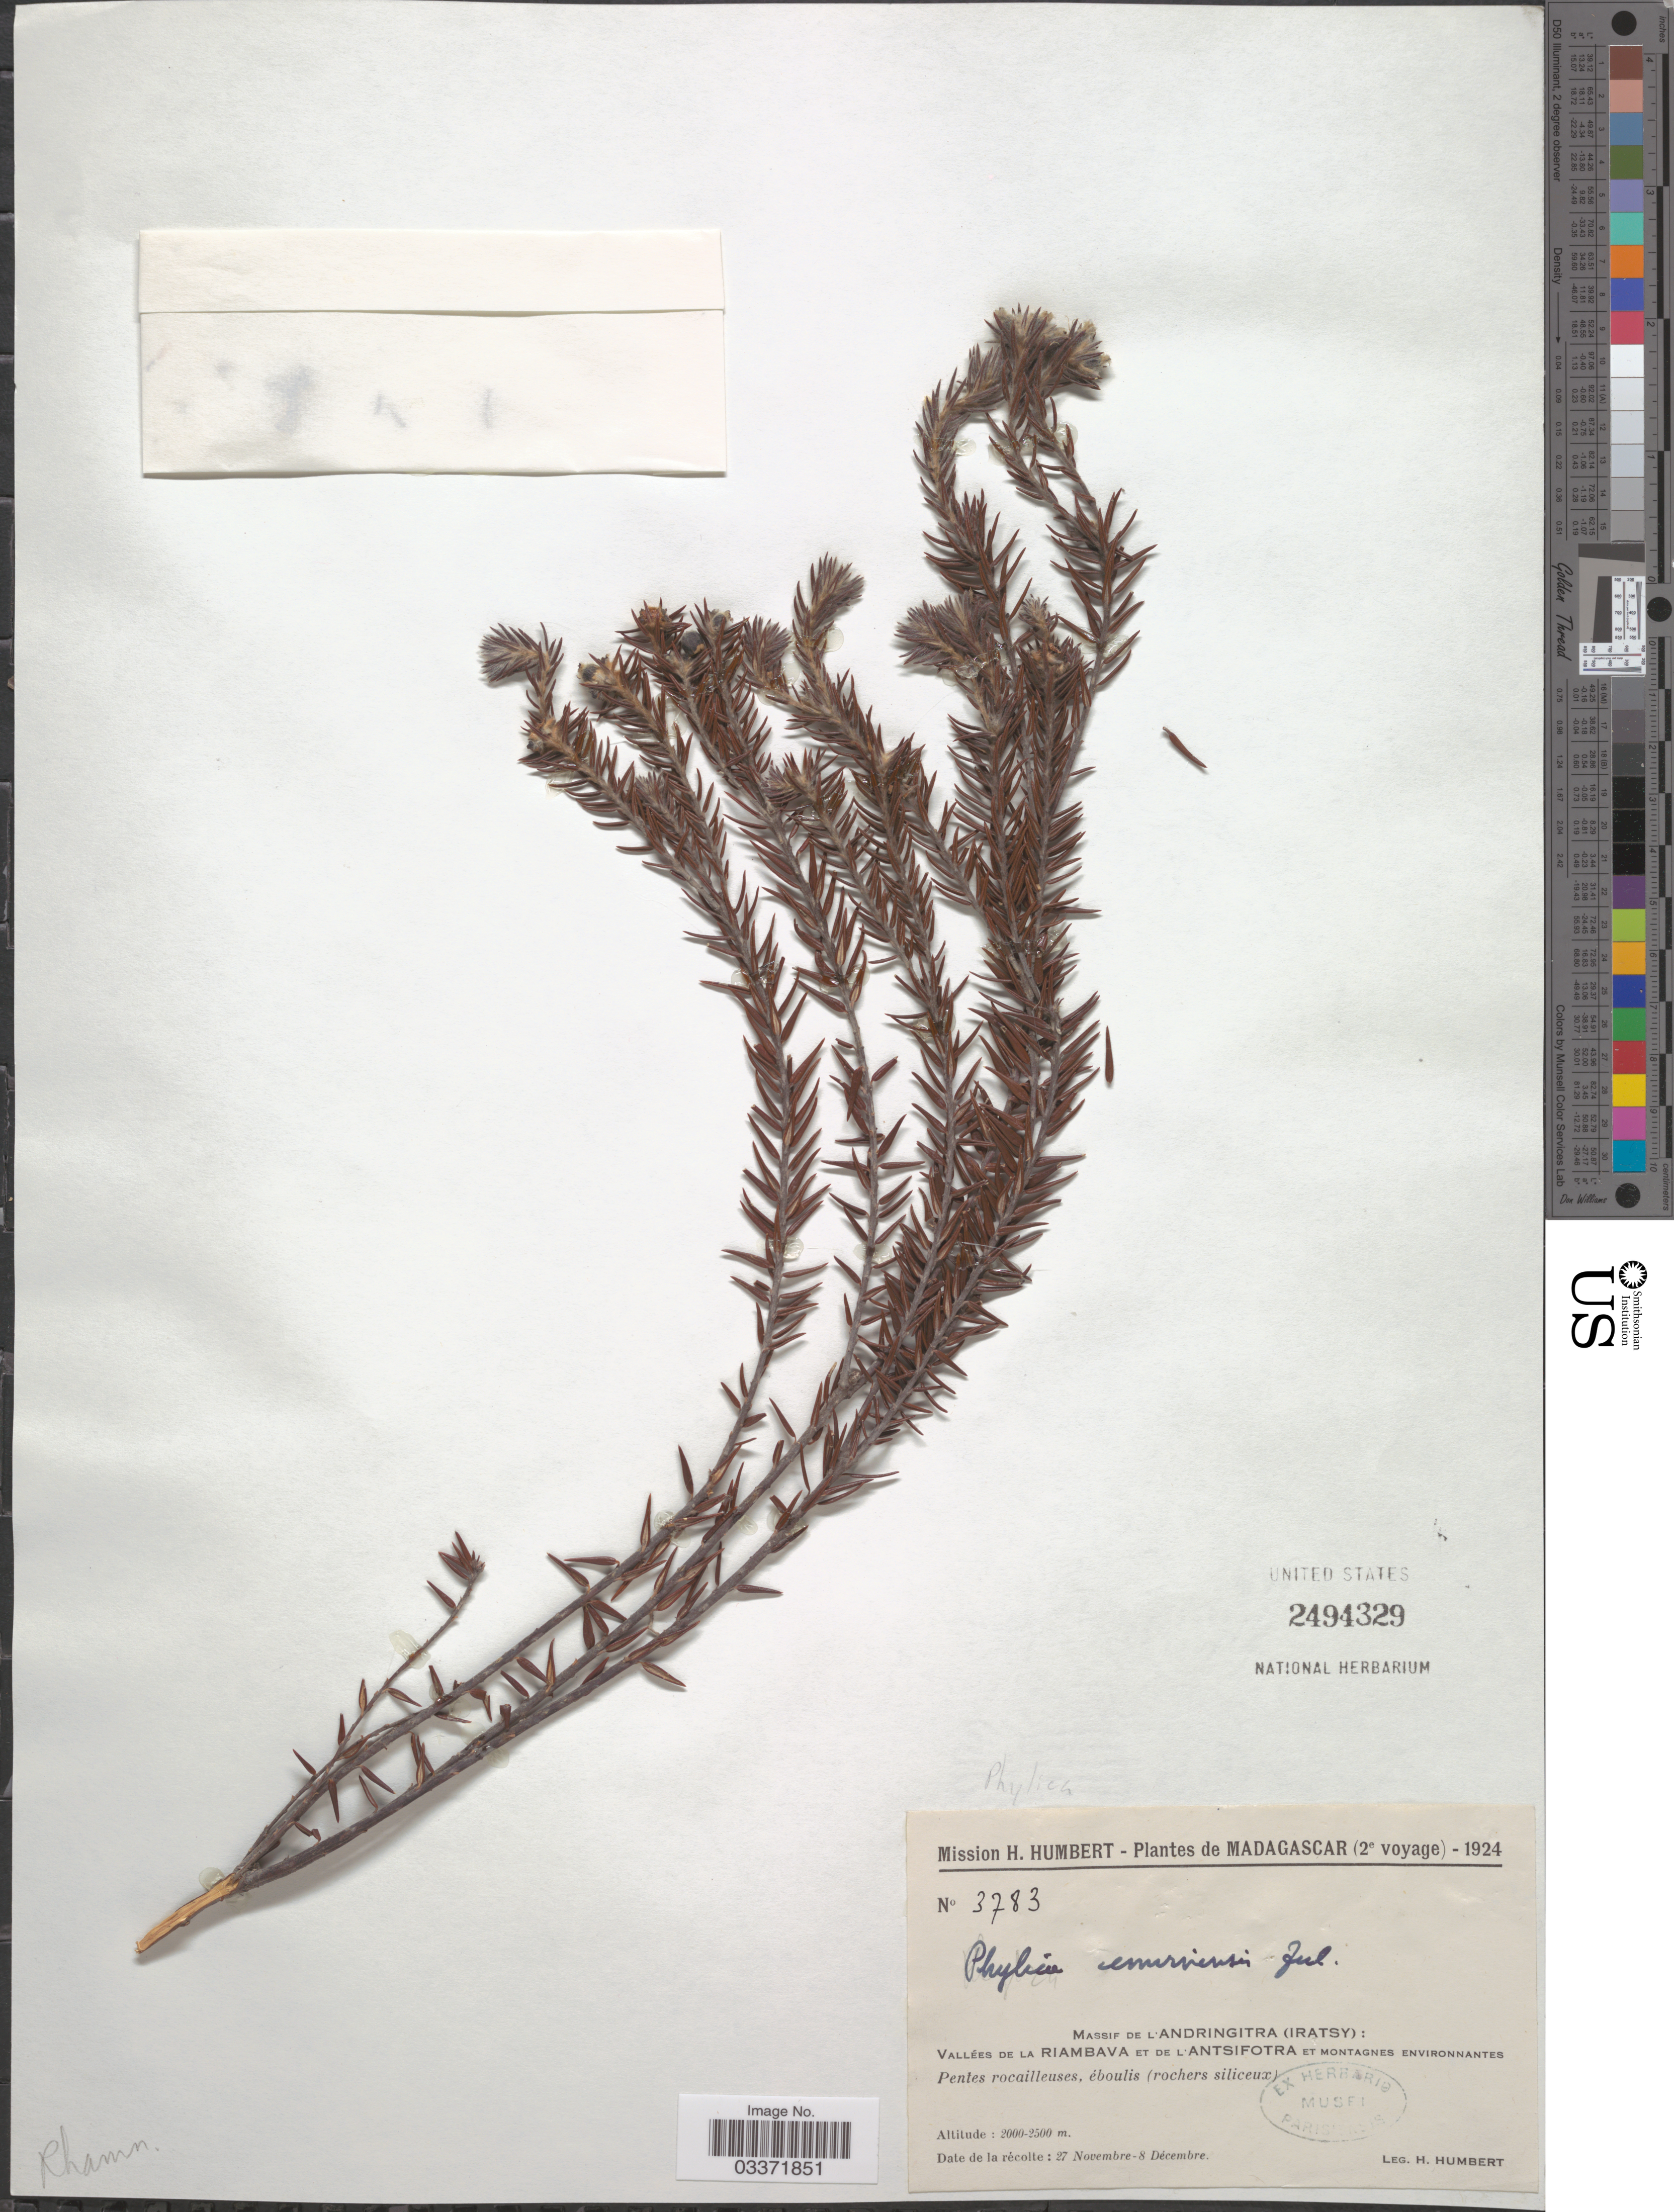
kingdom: Plantae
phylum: Tracheophyta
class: Magnoliopsida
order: Rosales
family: Rhamnaceae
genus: Phylica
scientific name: Phylica emirnensis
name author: (Tul.) Pillans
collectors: H. Humbert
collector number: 3783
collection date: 1924-11-27/1924-12-08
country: Madagascar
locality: Massif de l'Andringitra (Iratsy): Vallées de la Riambava et de l'Antsifotra et montagnes environnantes.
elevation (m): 2000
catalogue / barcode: US 2494329